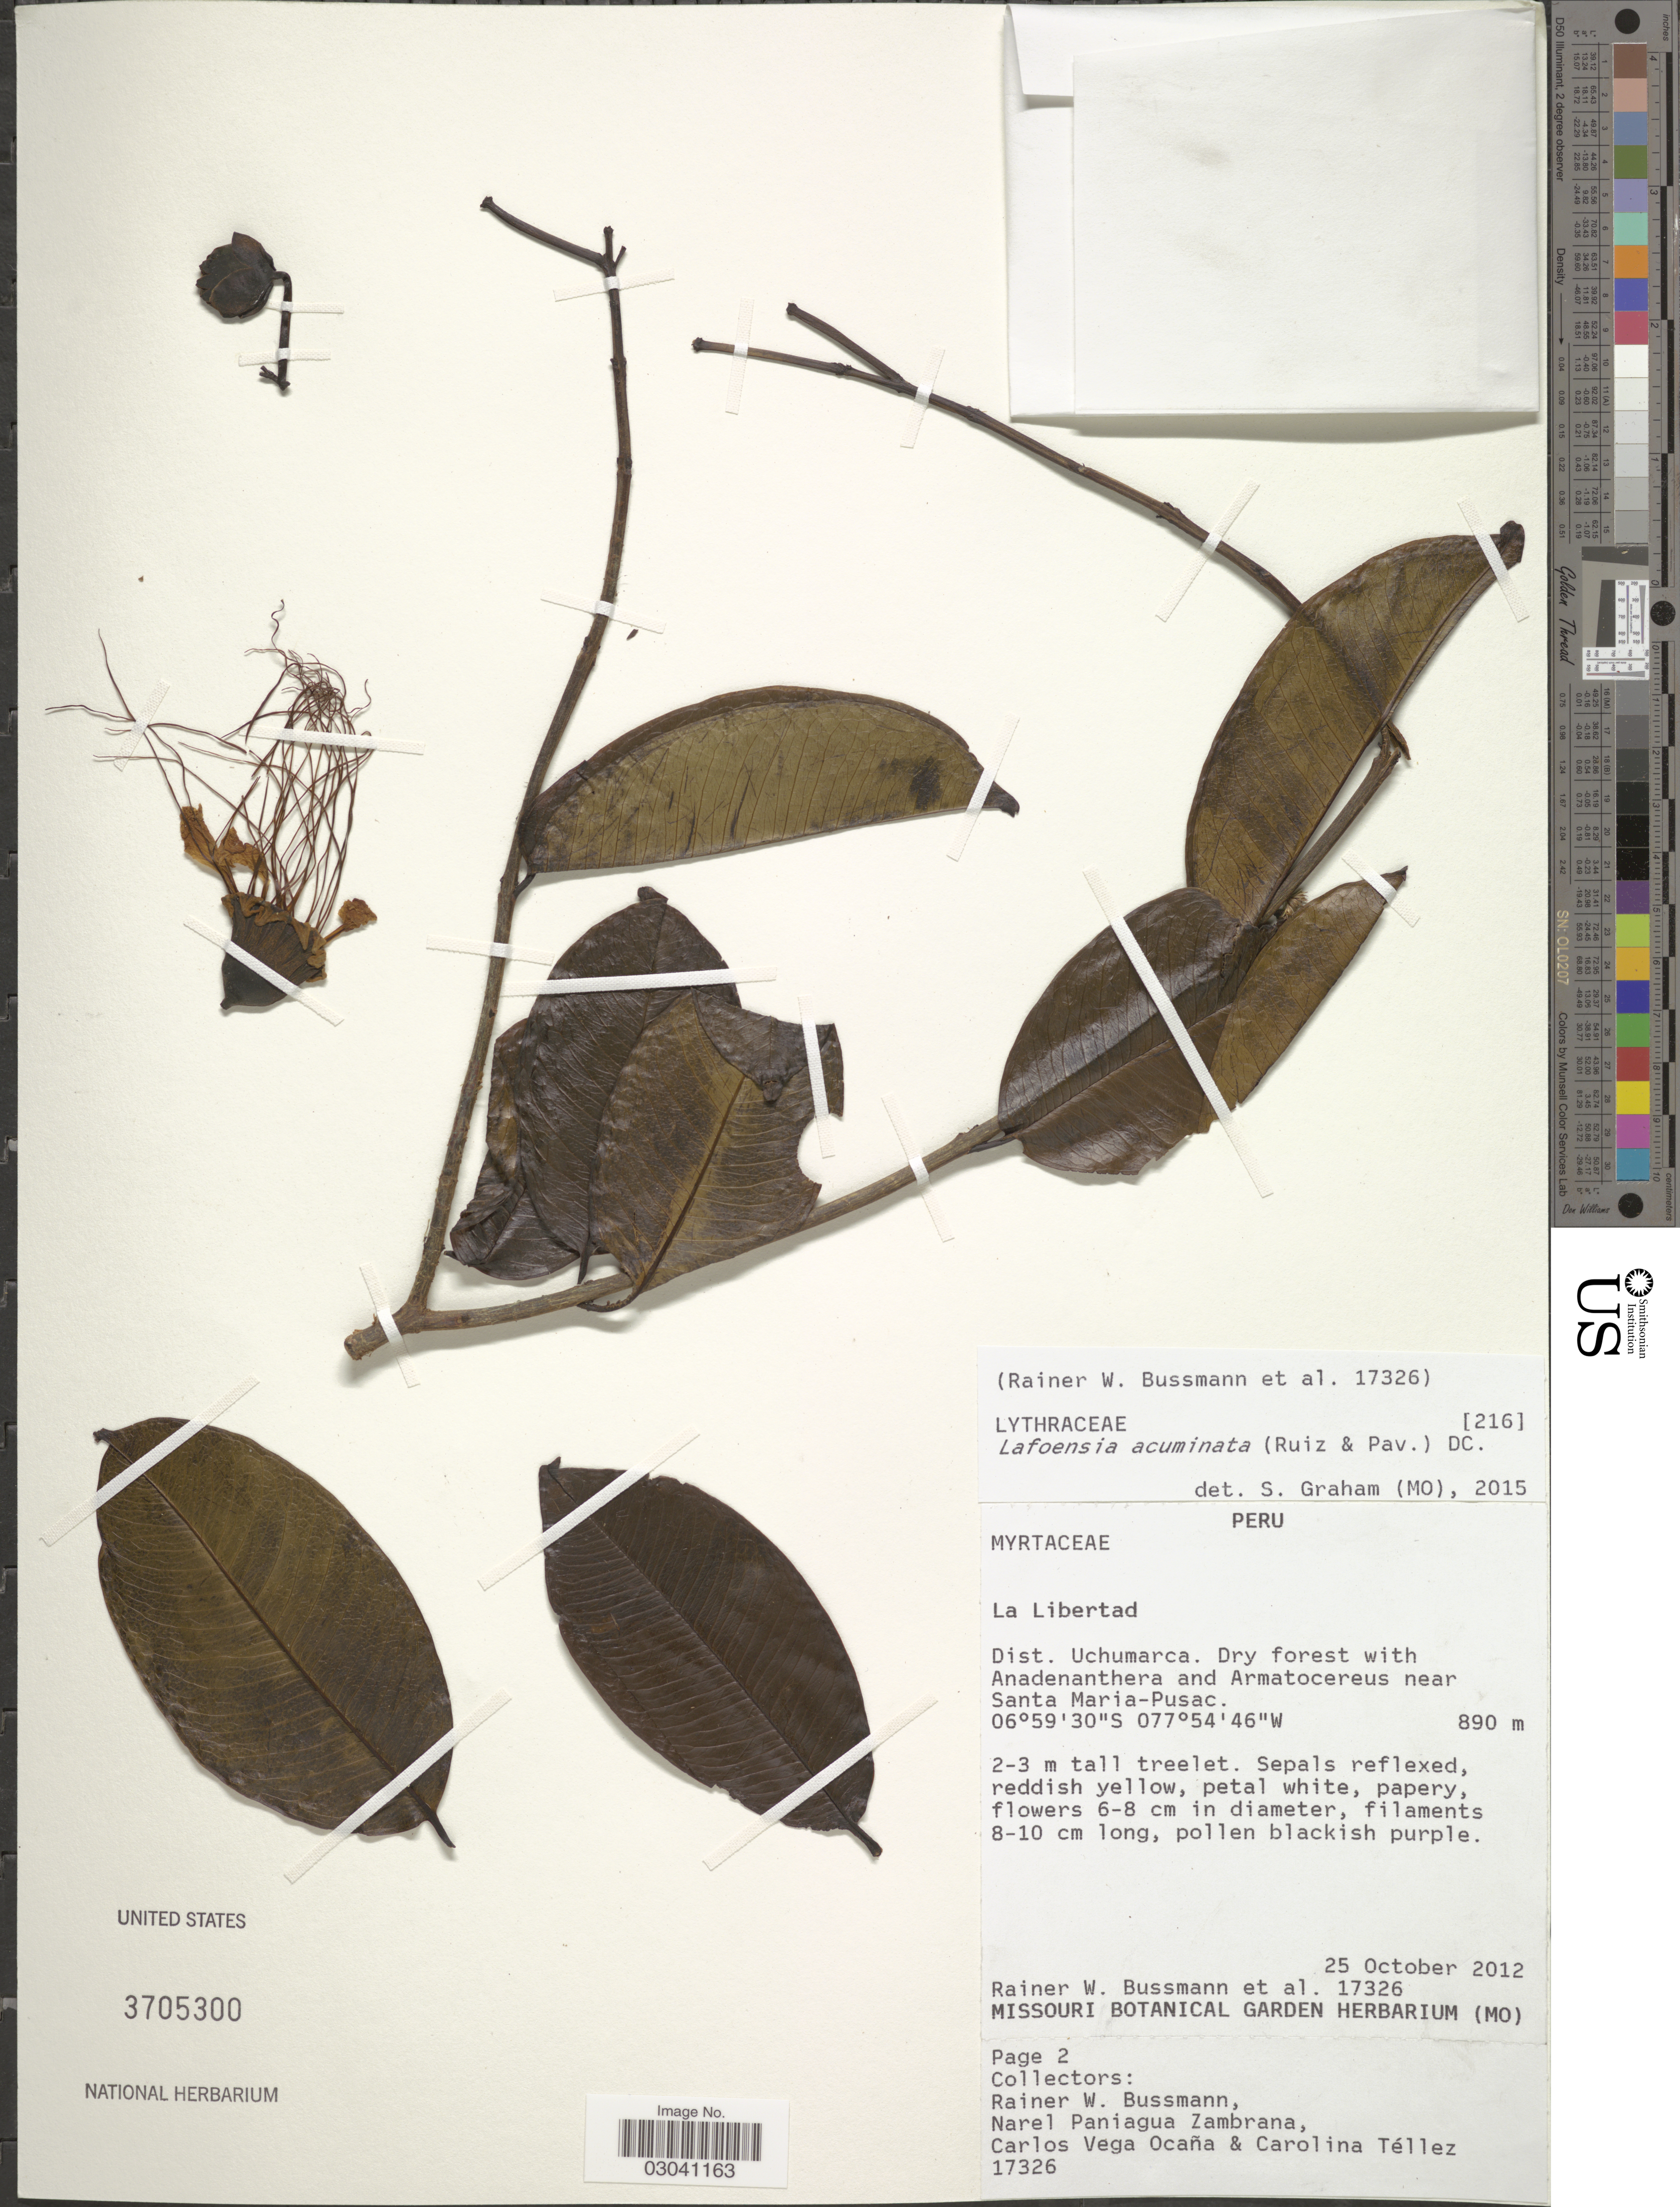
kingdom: Plantae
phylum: Tracheophyta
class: Magnoliopsida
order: Myrtales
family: Lythraceae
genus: Lafoensia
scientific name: Lafoensia acuminata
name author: (Ruiz & Pav.) DC.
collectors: R. W. Bussmann, N. Zambrana, C. Ocaña & C. Téllez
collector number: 17326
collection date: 2012-10-25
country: Peru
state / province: La Libertad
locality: Dist. Uchumarca. Dry forest with Anadenanthera and Armatocereus near Santa Maria-Pusac.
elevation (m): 890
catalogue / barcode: US 3705300